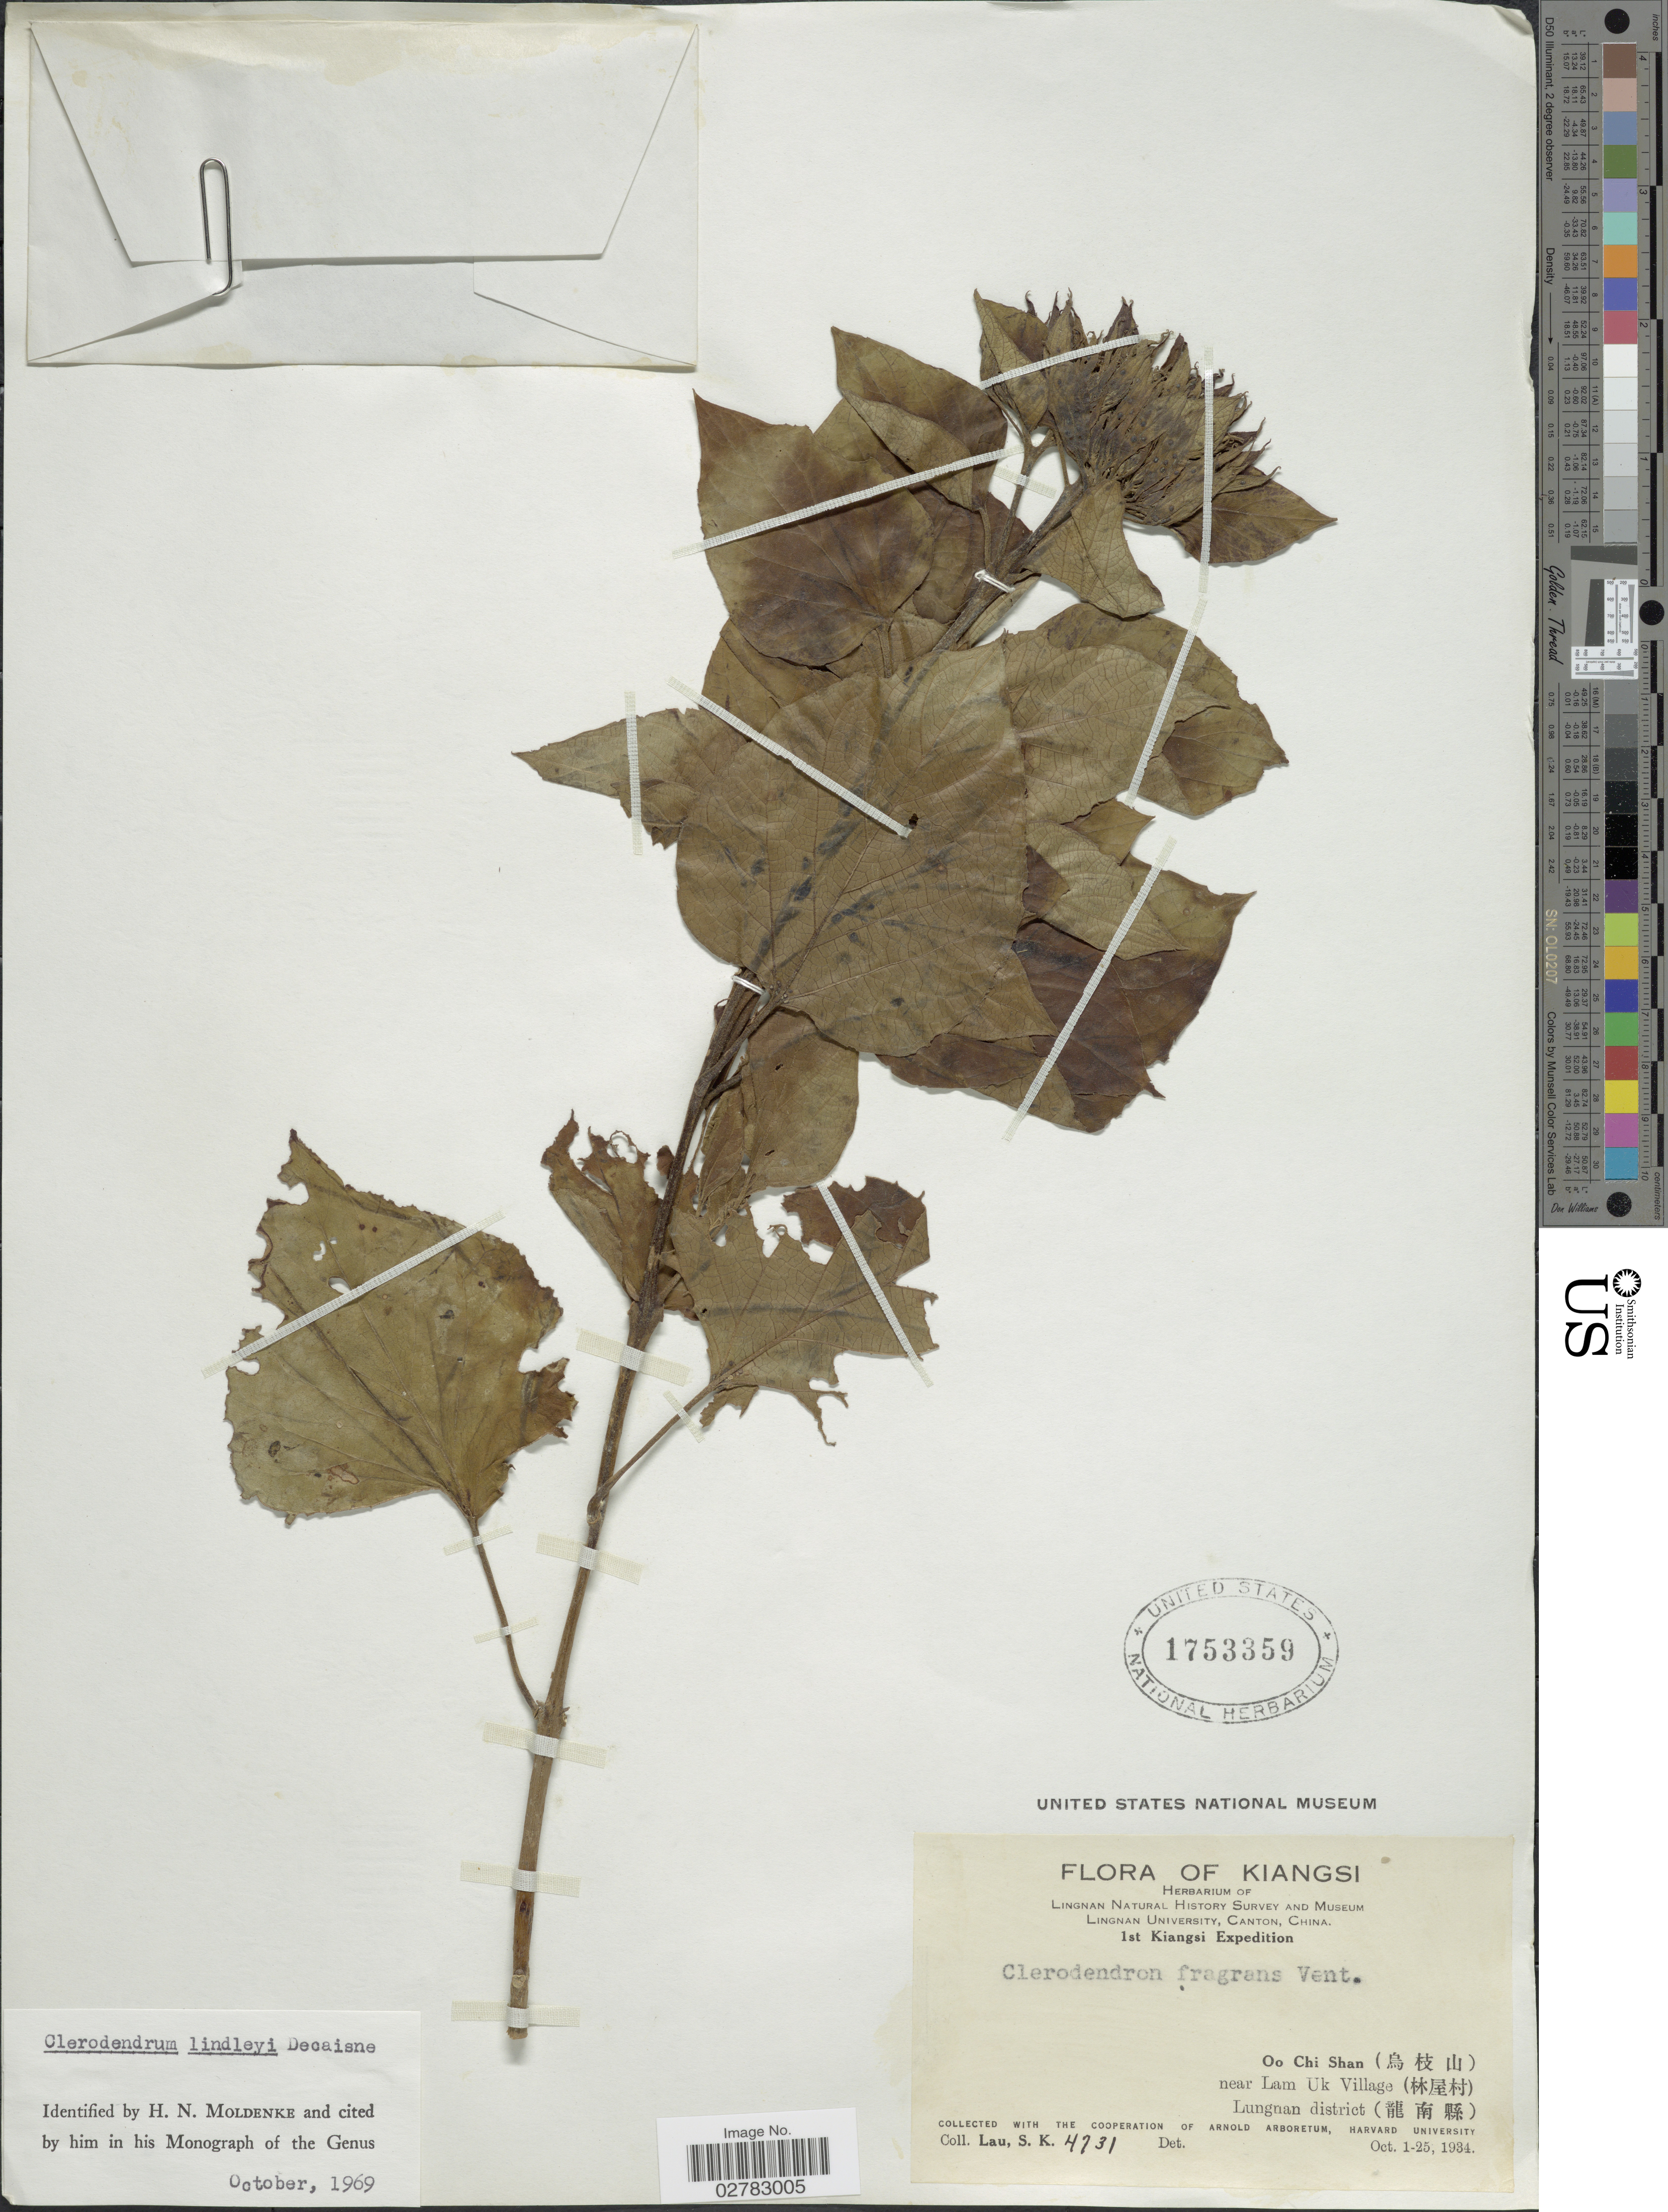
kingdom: Plantae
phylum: Tracheophyta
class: Magnoliopsida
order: Lamiales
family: Lamiaceae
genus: Clerodendrum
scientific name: Clerodendrum lindleyi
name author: Decne. ex Planch.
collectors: S. K. Lau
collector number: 4731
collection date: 1934-10-01/1934-10-25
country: China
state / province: Jiangxi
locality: Kiangsi. Oo Chi Shan (X) near Lam Uk Village (X). Lungnan district (X).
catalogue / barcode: US 1753359